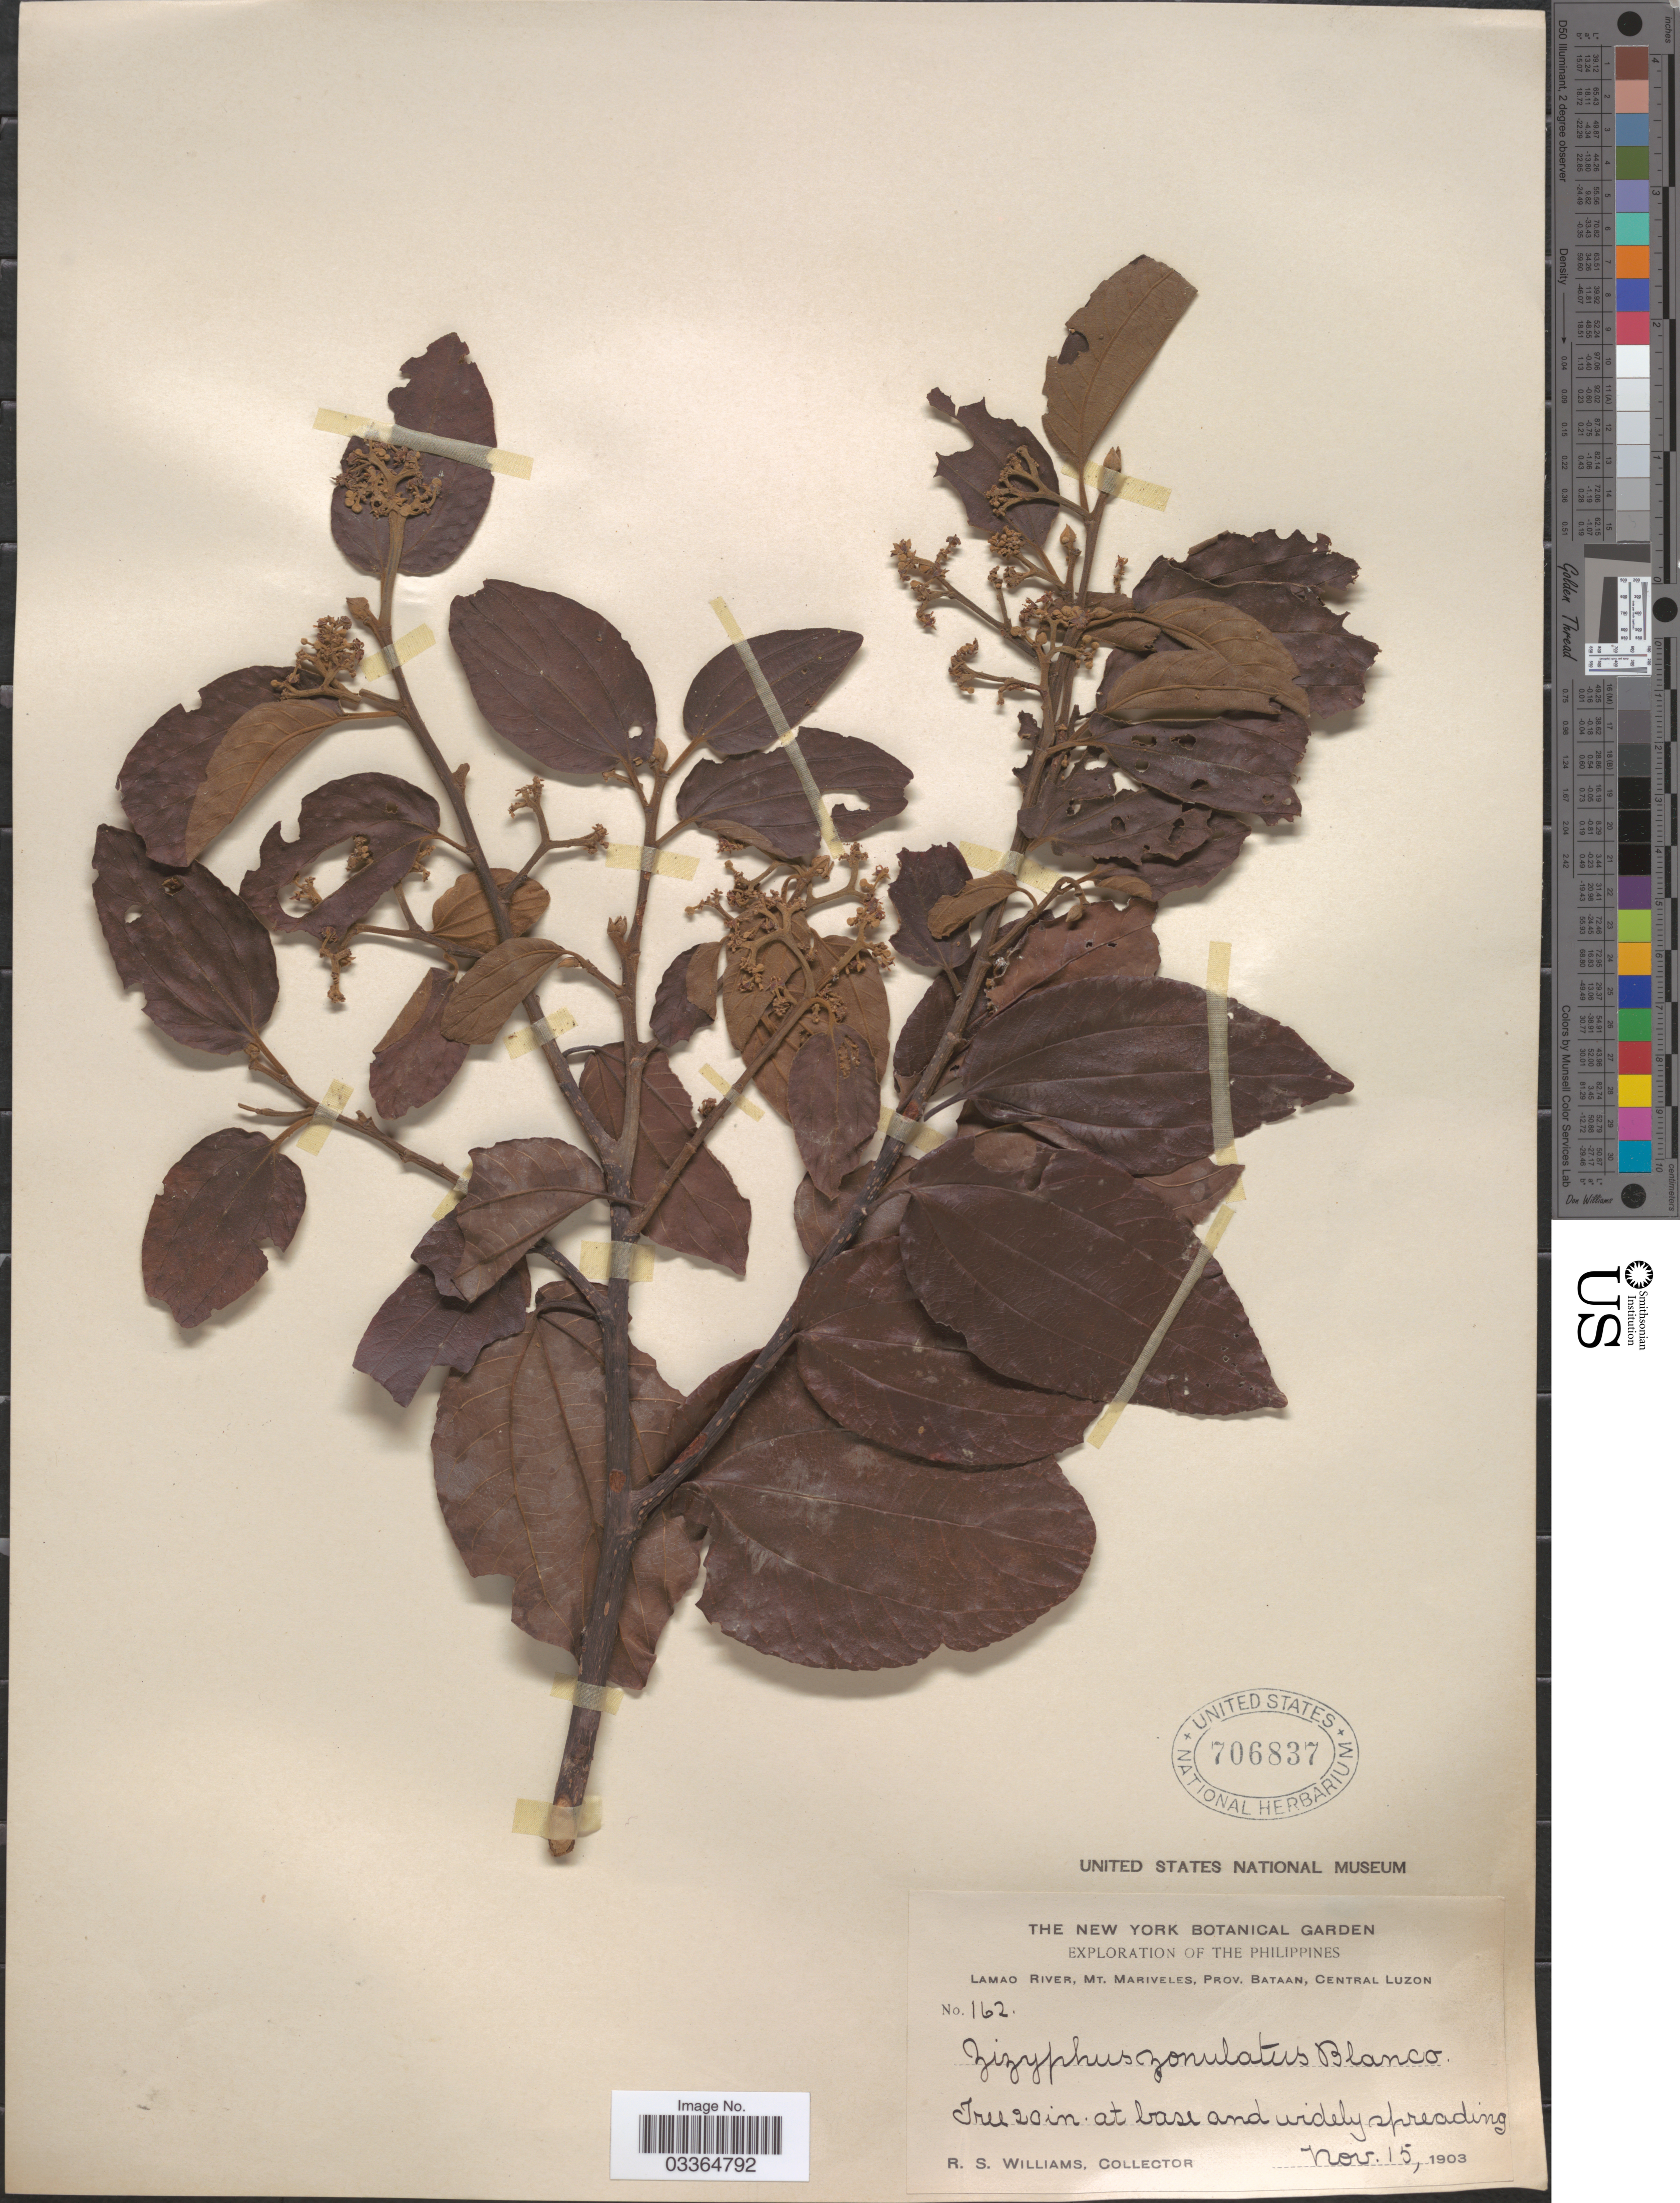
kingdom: Plantae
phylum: Tracheophyta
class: Magnoliopsida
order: Rosales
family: Rhamnaceae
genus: Ziziphus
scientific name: Ziziphus talanai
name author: (Blanco) Merr.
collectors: R. S. Williams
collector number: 162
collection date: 1903-11-15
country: Philippines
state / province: Central Luzon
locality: Lamao River, Mt. Mariveles, Prov. Bataan, Central Luzon.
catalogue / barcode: US 706837